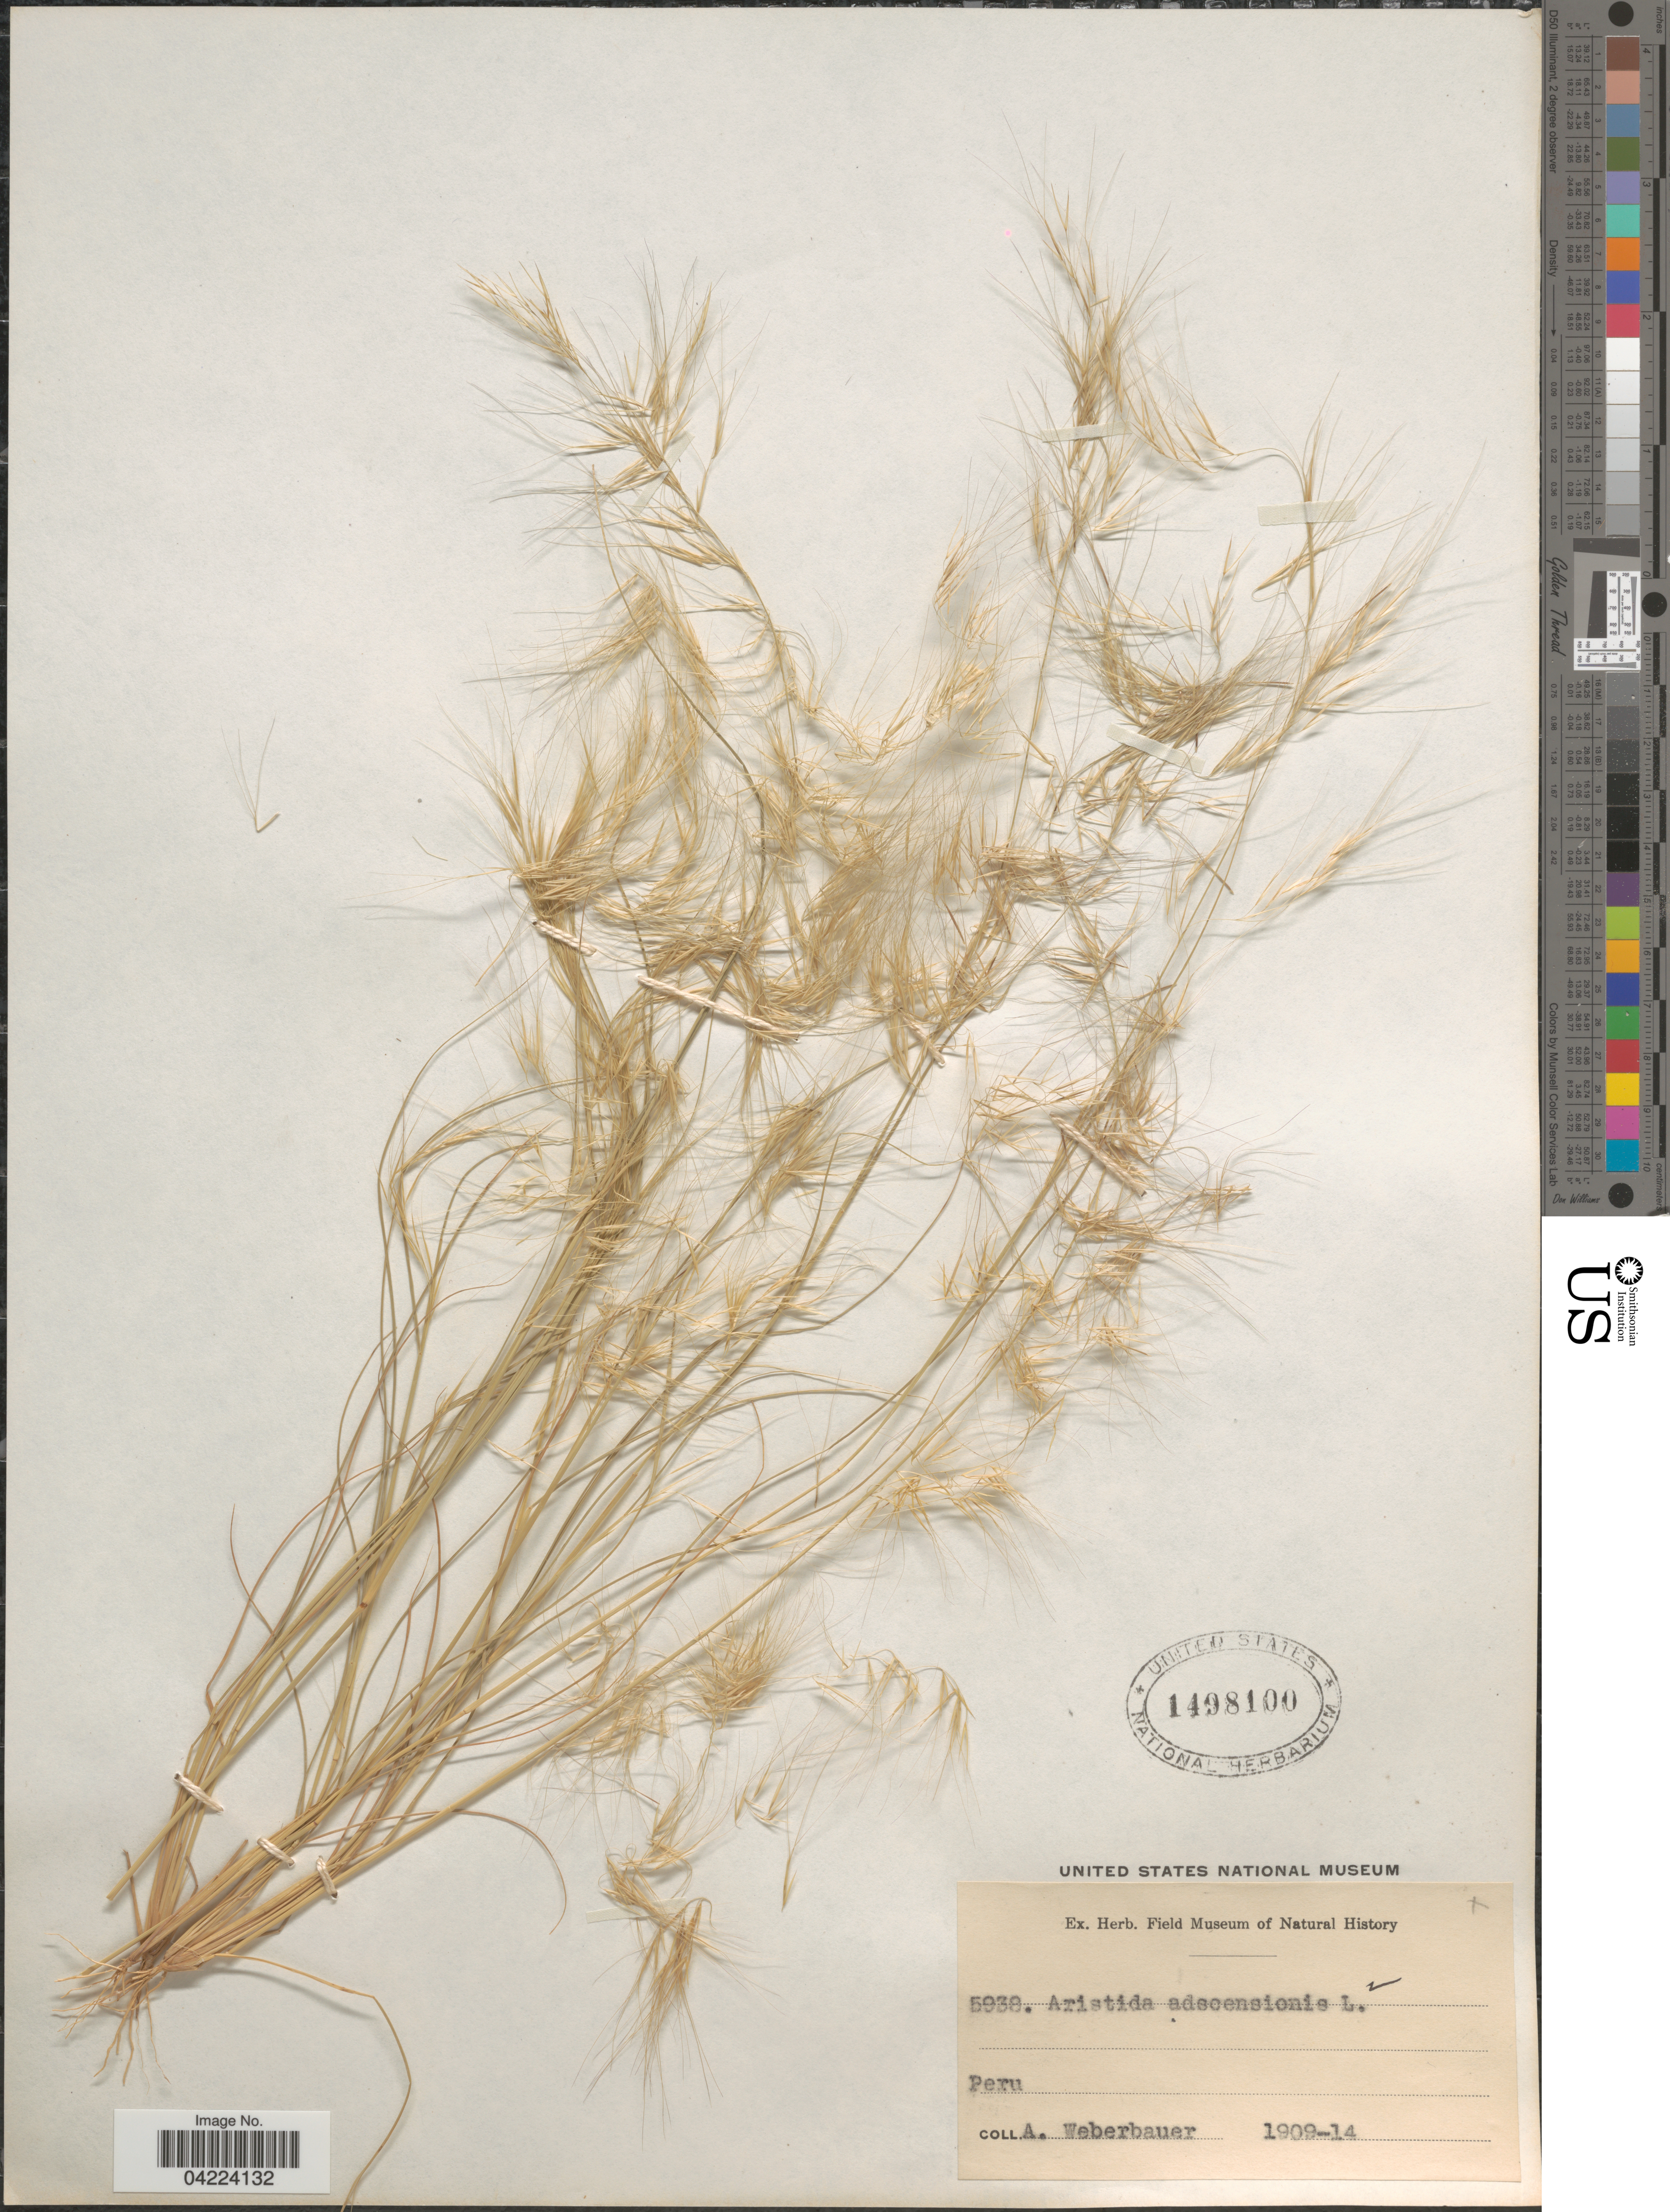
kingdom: Plantae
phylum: Tracheophyta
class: Liliopsida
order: Poales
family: Poaceae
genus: Aristida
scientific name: Aristida adscensionis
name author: L.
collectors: A. Weberbauer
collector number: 5938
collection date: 1909/1914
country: Peru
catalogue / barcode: US 1498100